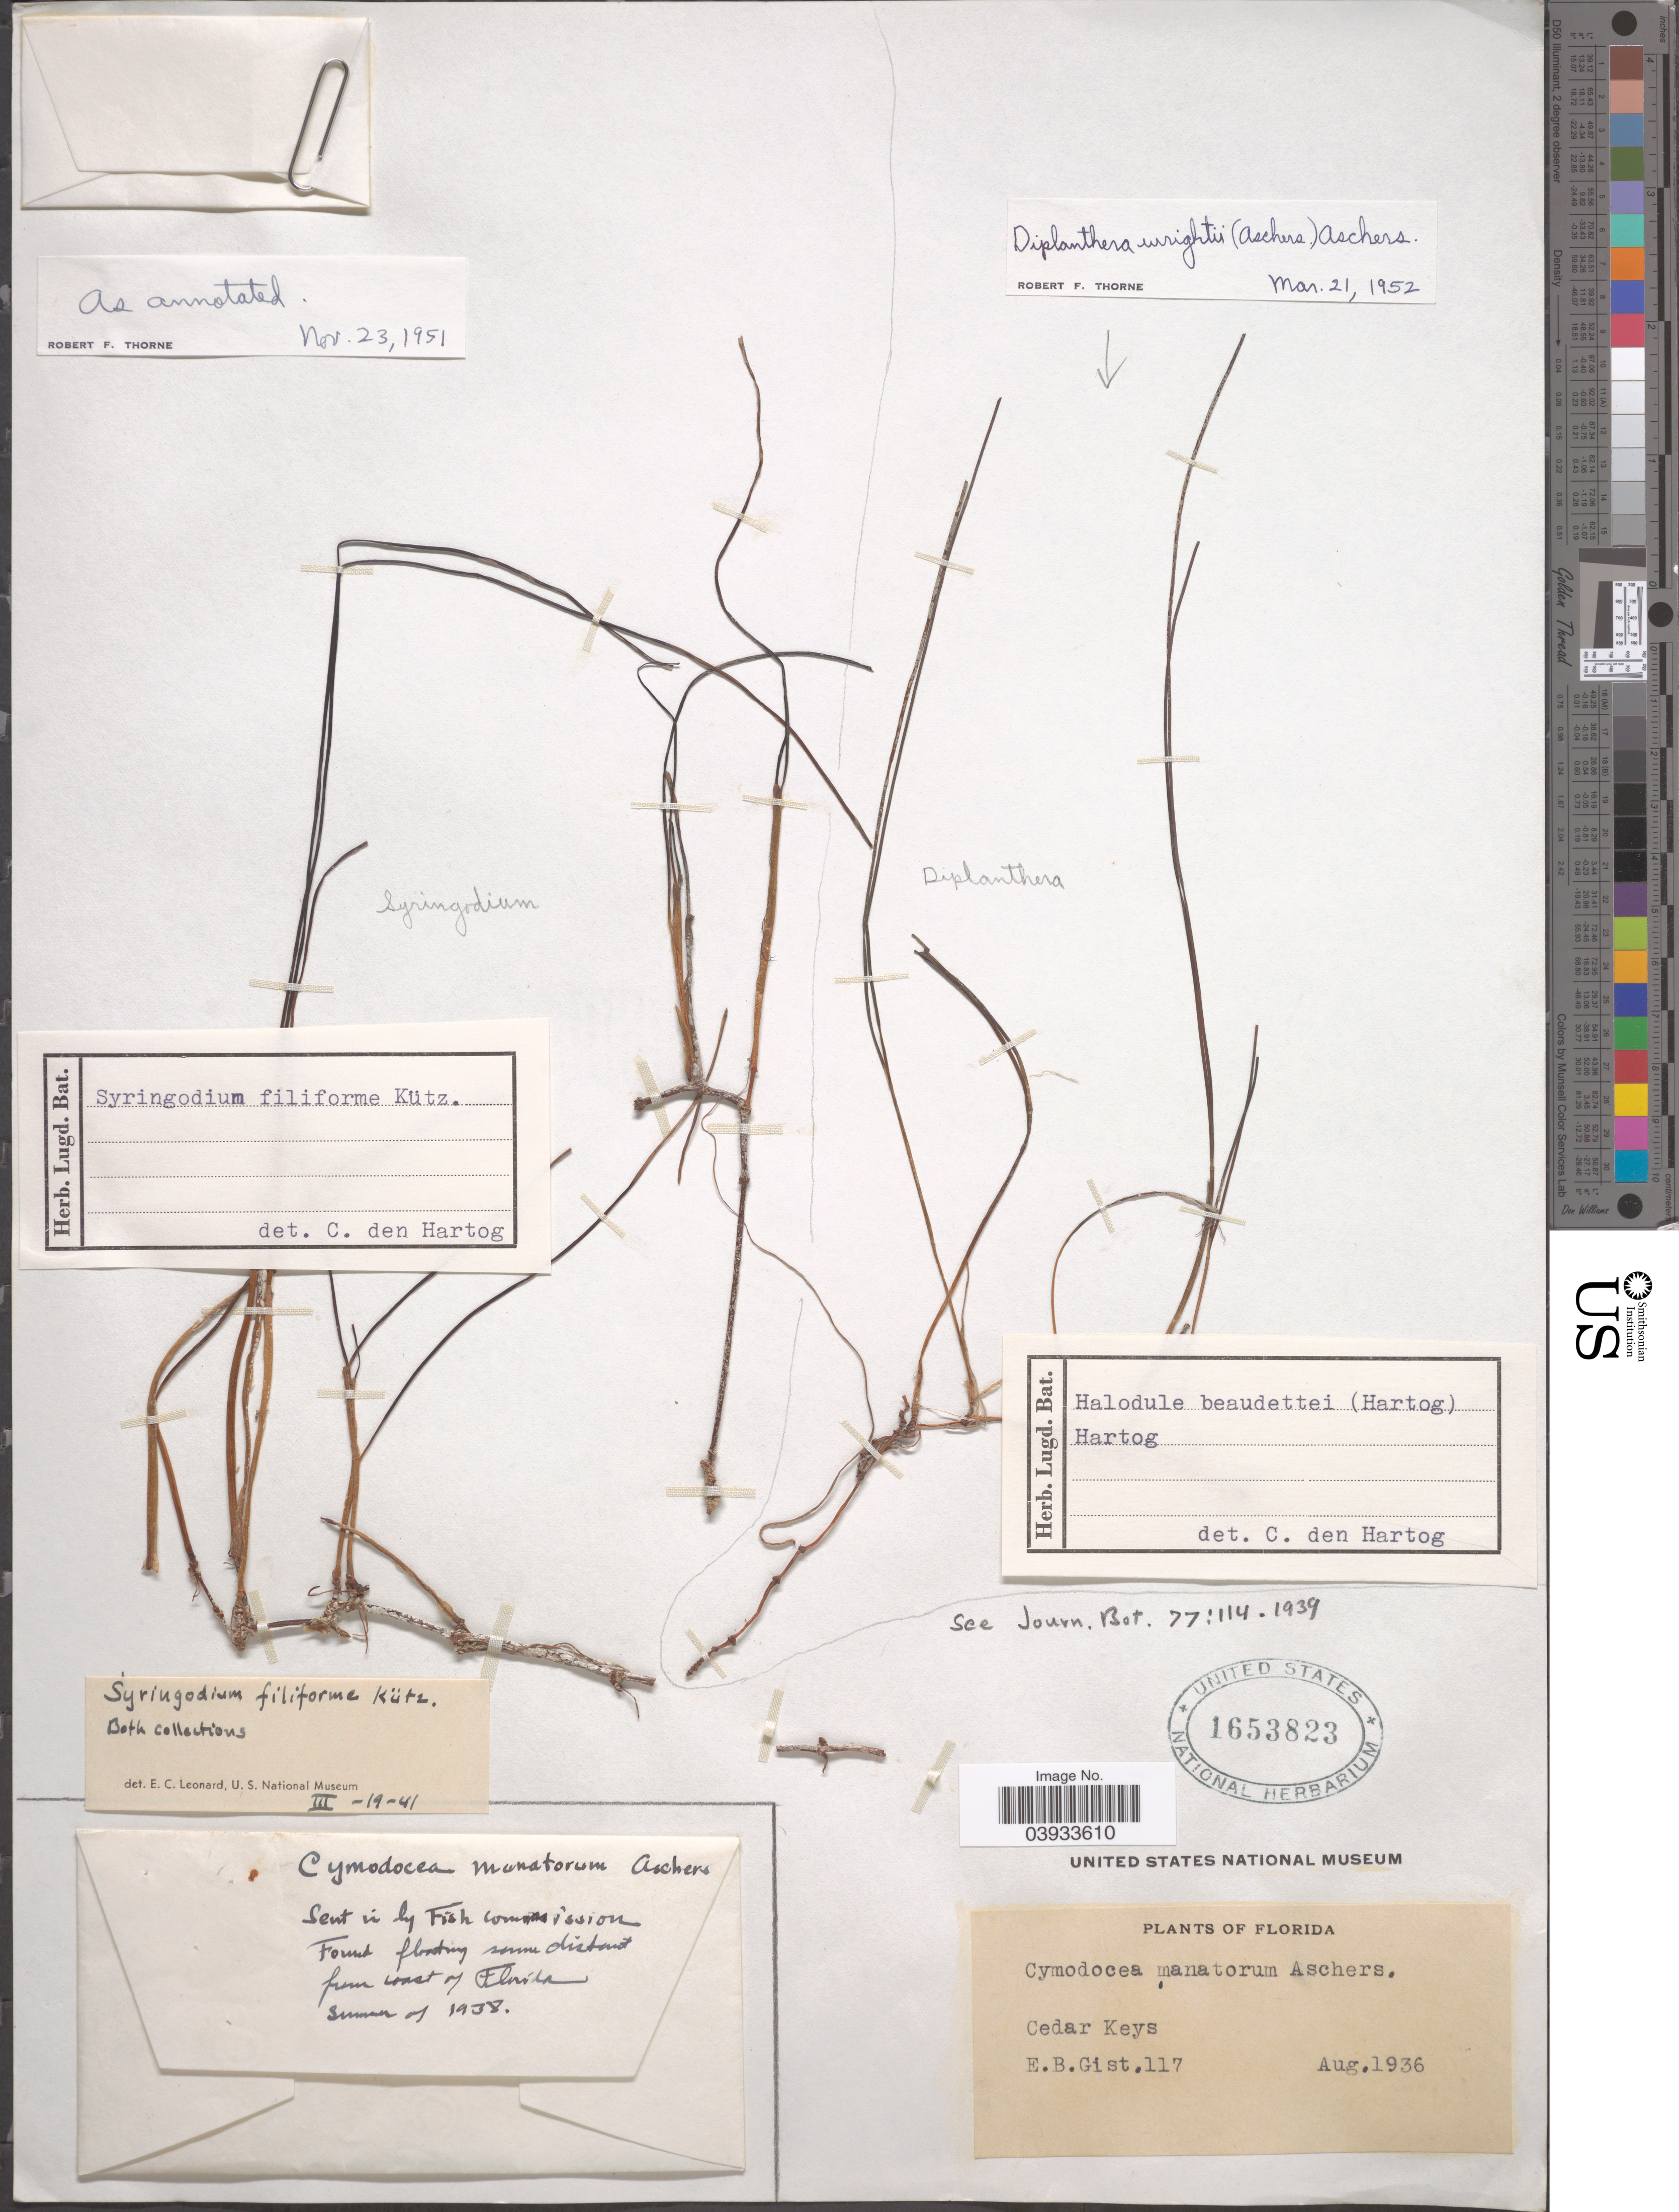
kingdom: Plantae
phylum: Tracheophyta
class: Liliopsida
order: Alismatales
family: Cymodoceaceae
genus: Syringodium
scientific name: Syringodium filiforme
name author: Kütz.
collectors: E. Gist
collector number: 117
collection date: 1936-08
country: United States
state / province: Florida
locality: Cedar Keys.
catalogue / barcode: US 1653823